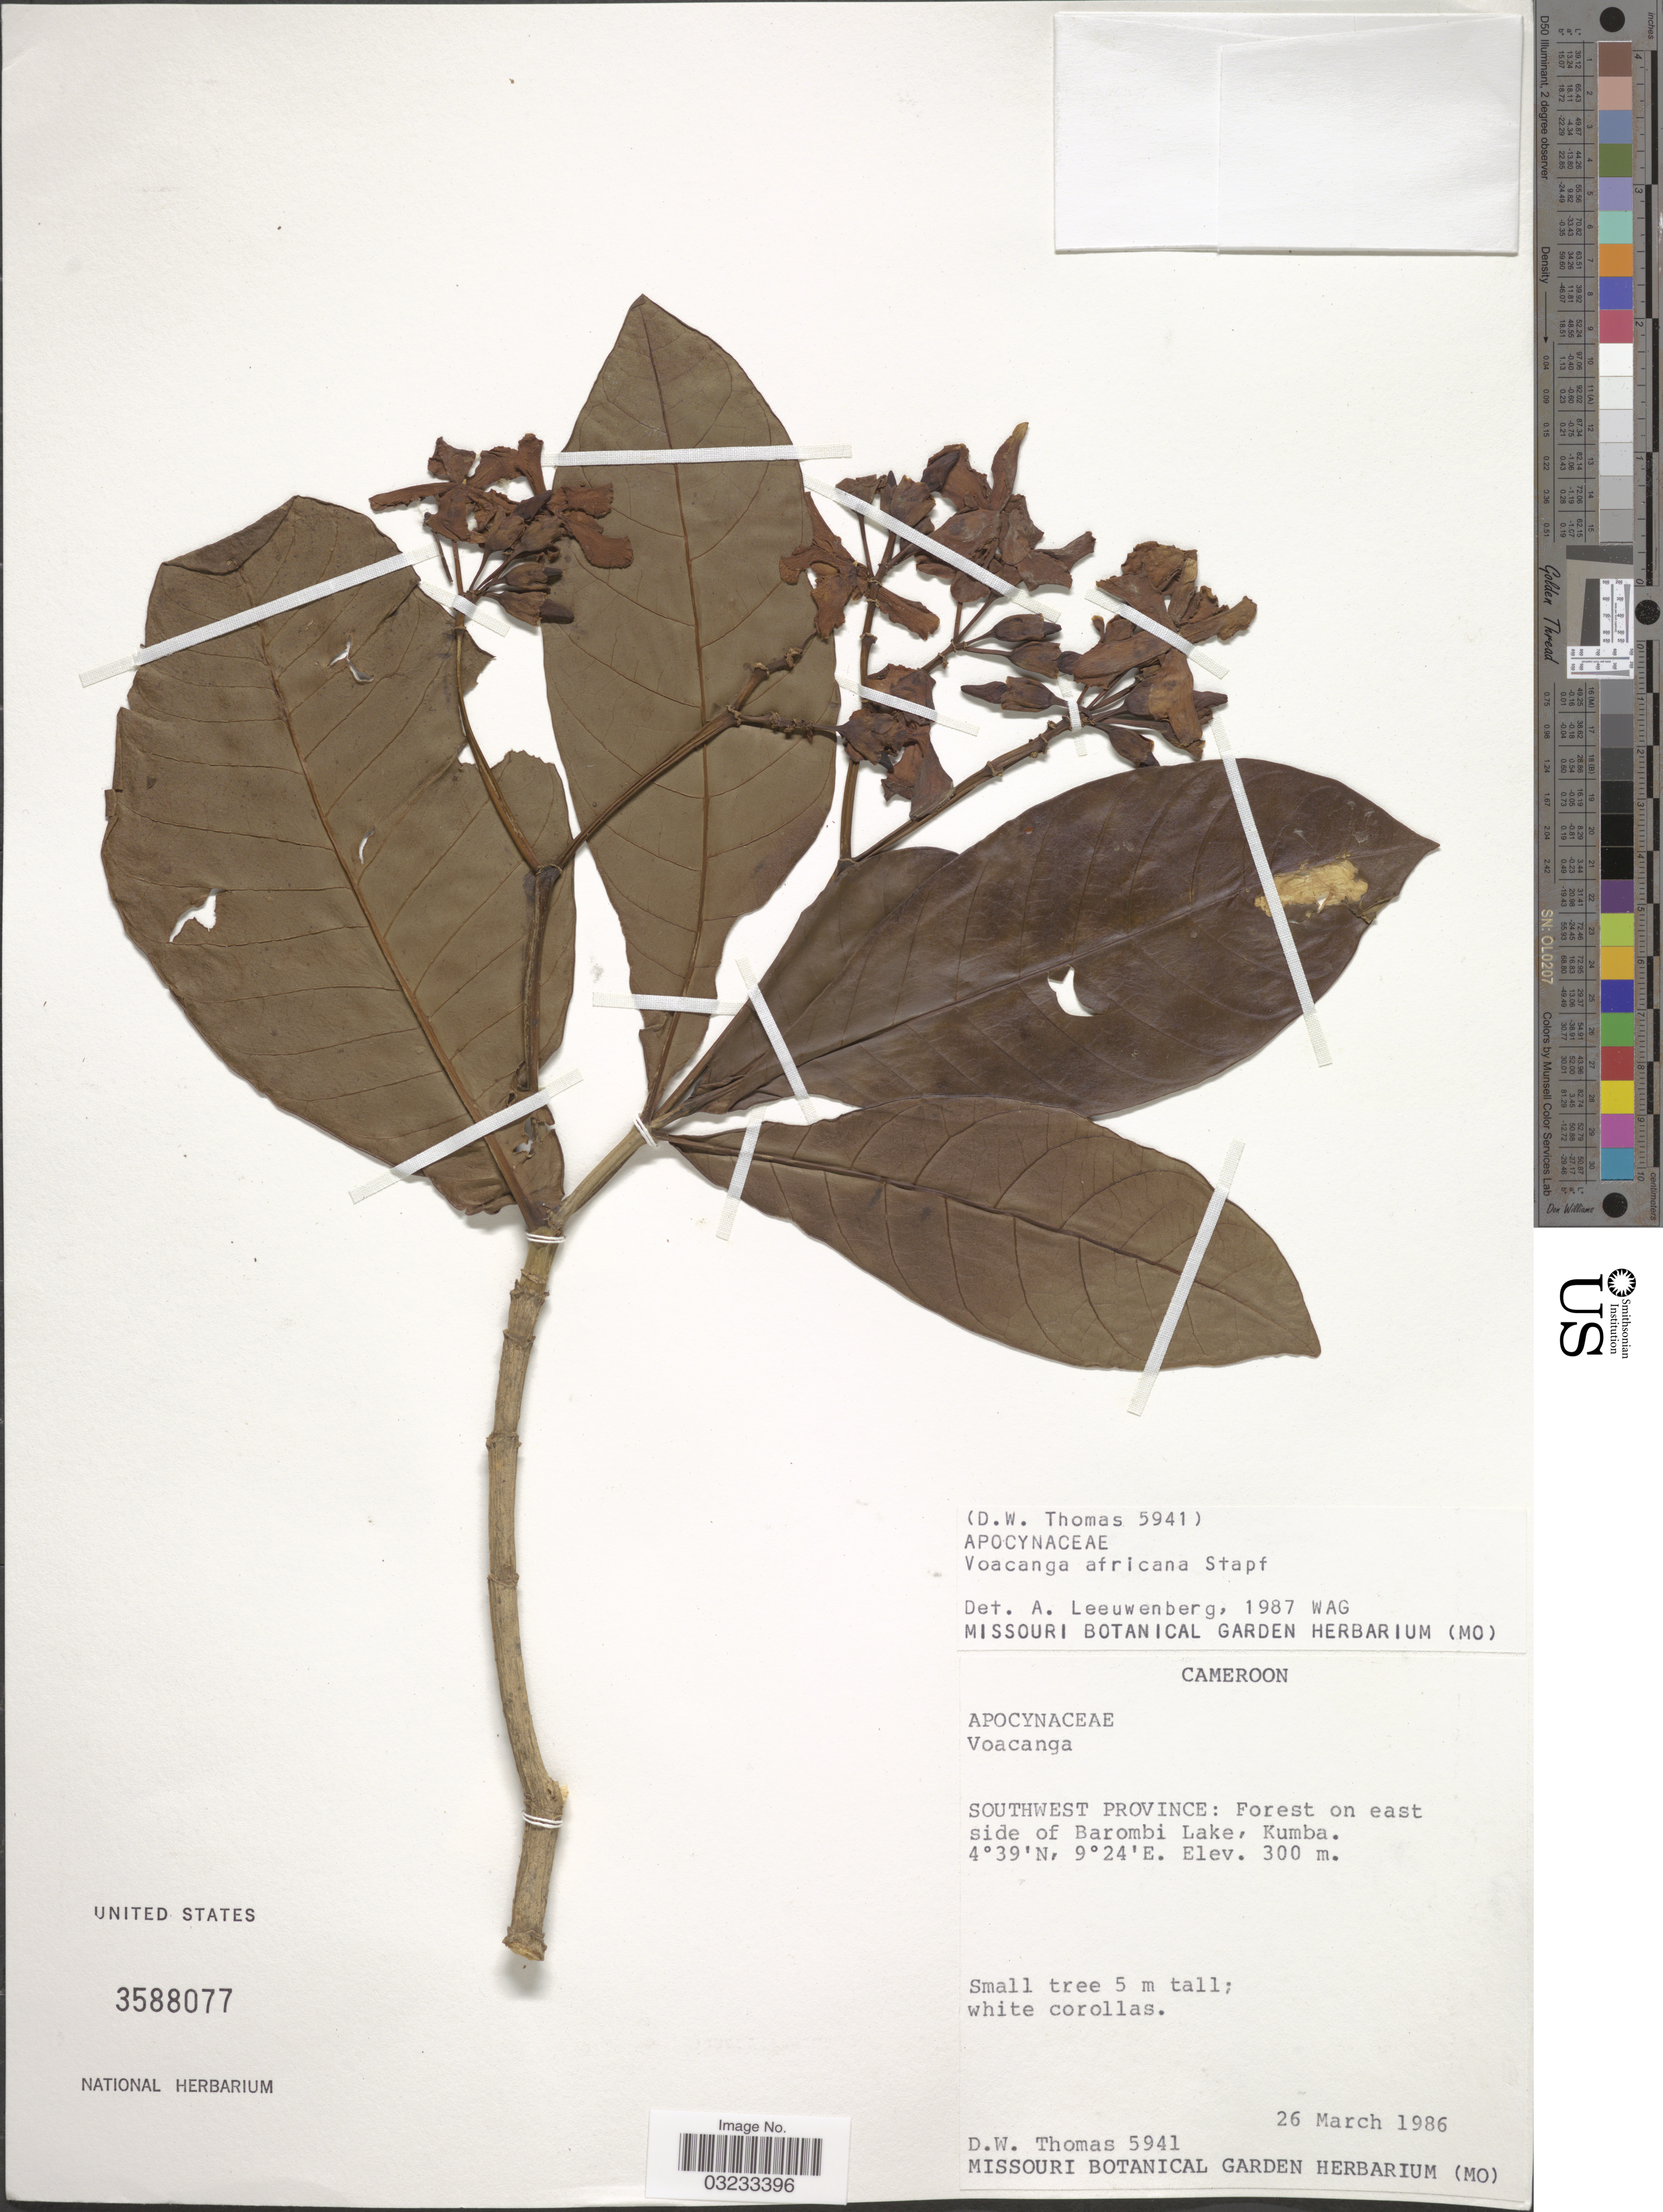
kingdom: Plantae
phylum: Tracheophyta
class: Magnoliopsida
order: Gentianales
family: Apocynaceae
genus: Voacanga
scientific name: Voacanga africana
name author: Stapf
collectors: D. W. Thomas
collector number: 5941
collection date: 1986-03-26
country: Cameroon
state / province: Sud-Ouest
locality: Southwest Province: Forest on east side of Barombi Lake, Kumba.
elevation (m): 300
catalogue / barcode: US 3588077